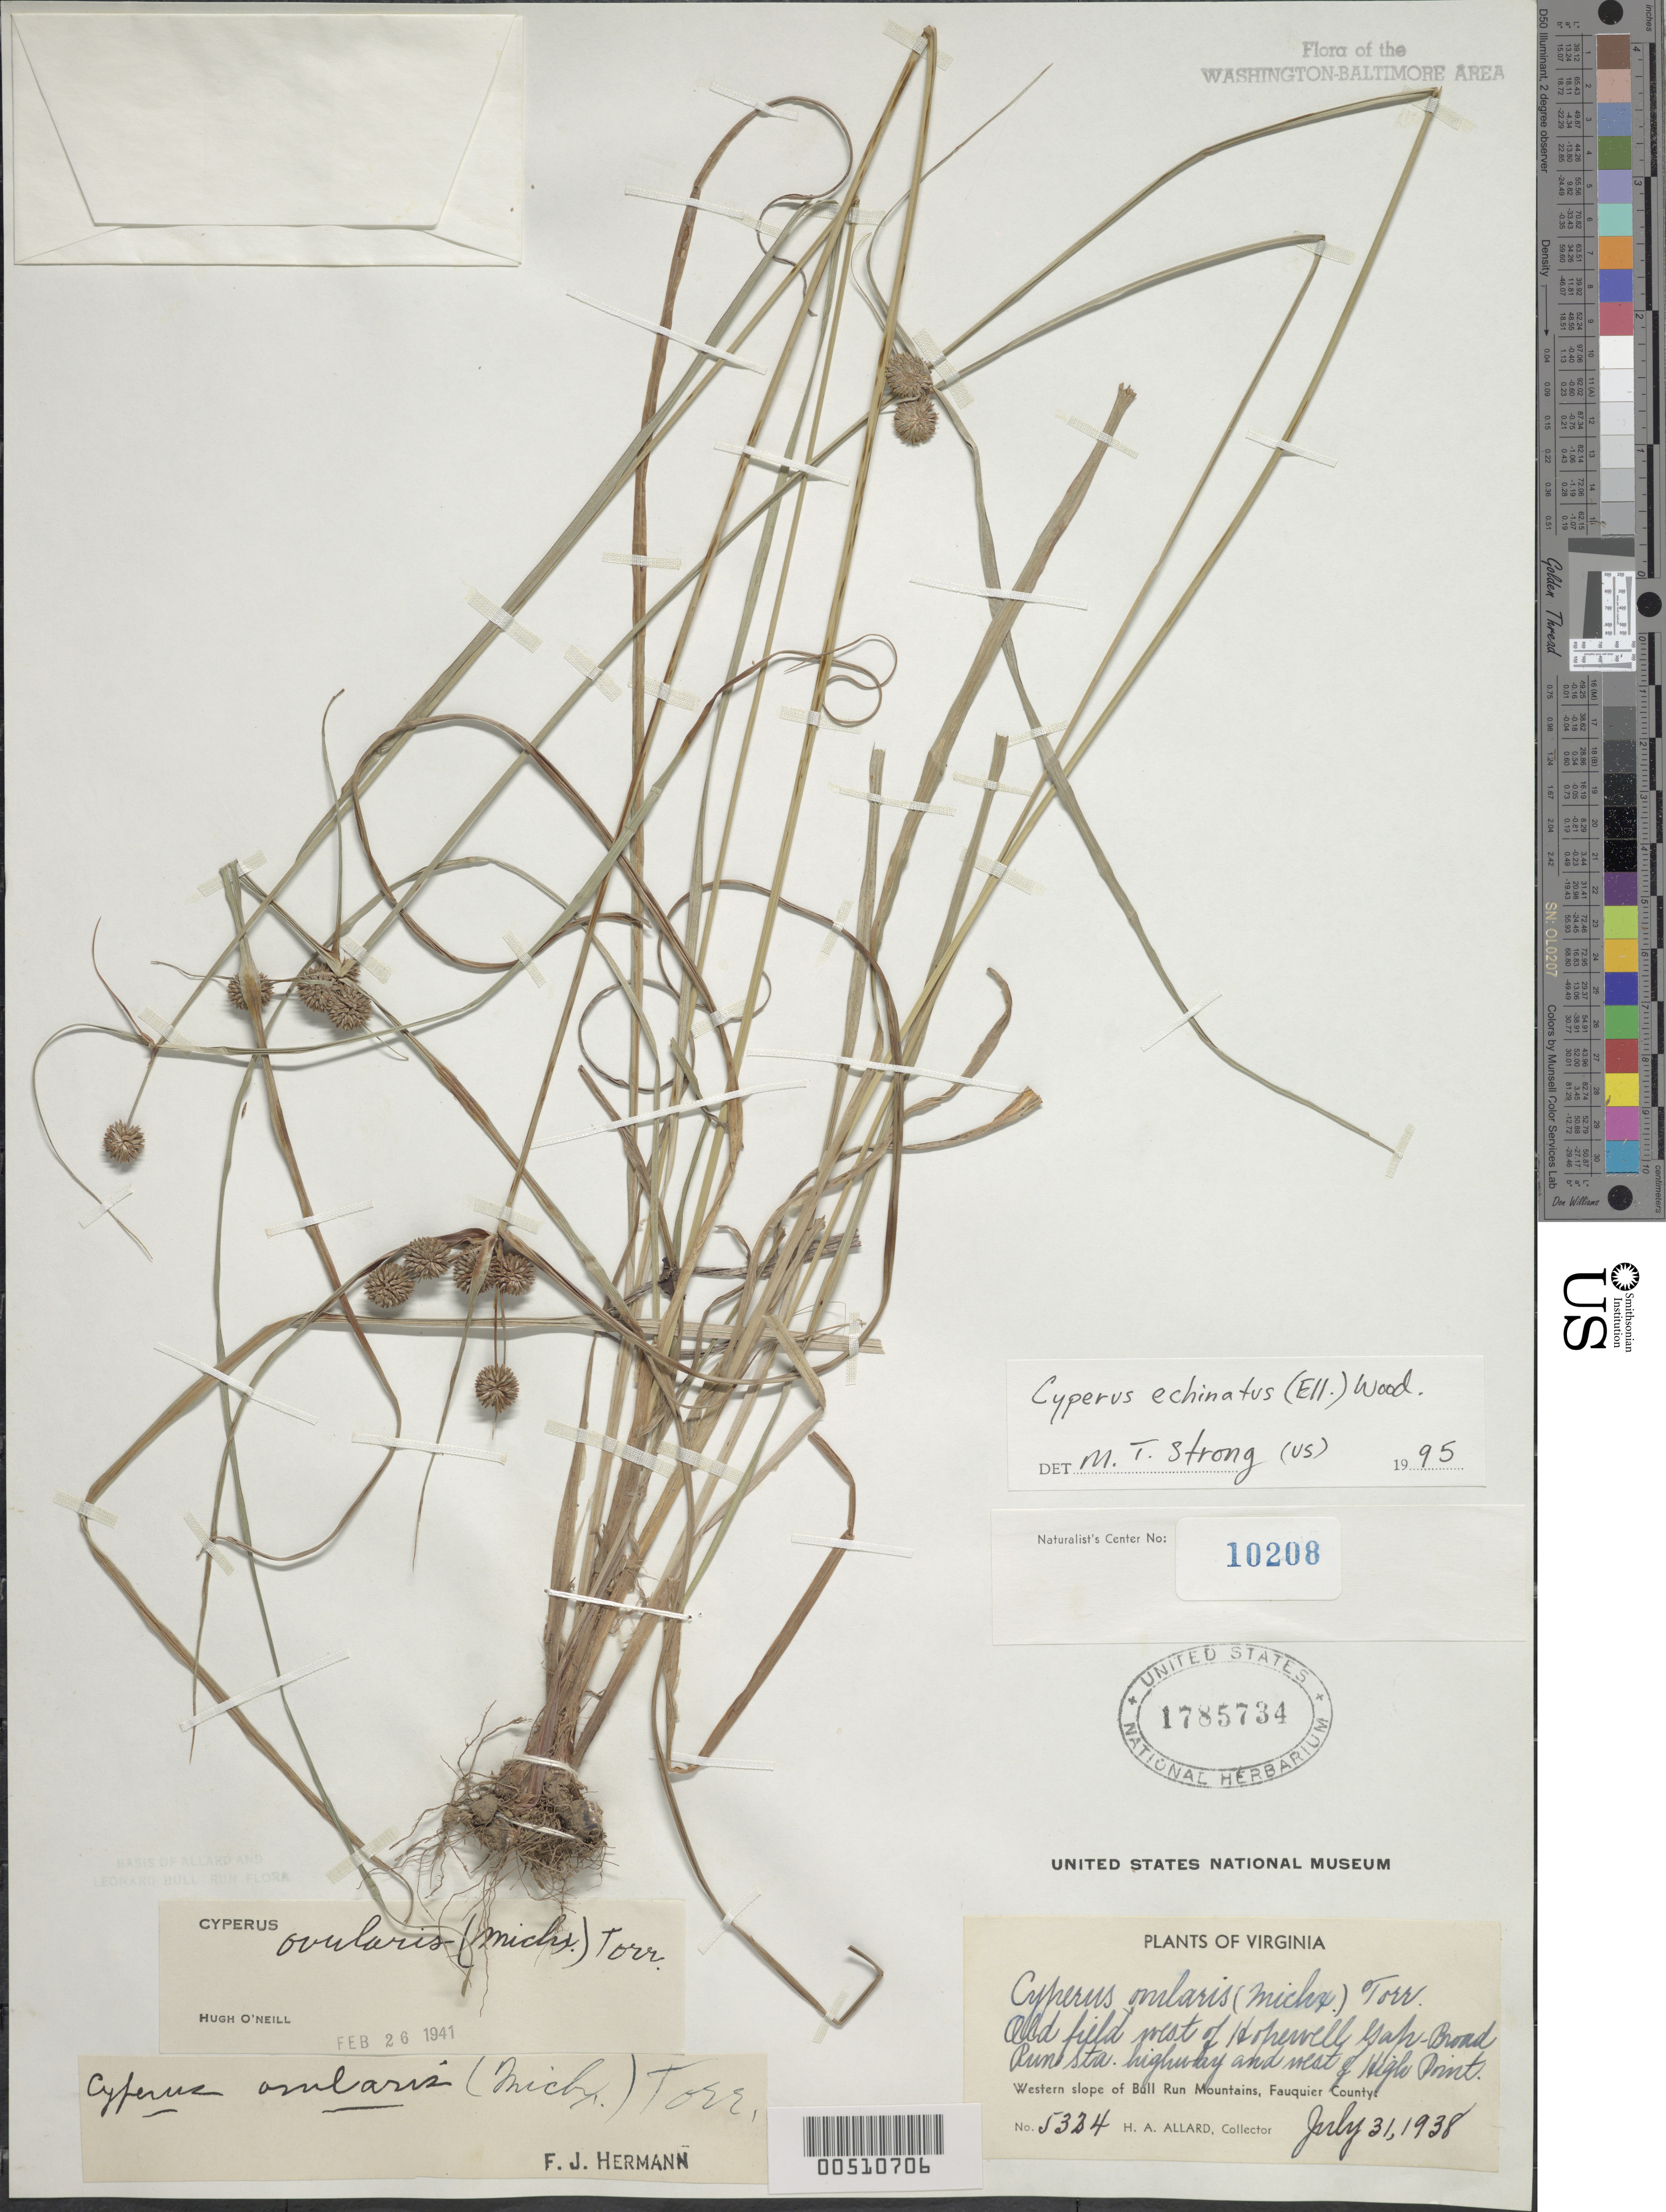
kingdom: Plantae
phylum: Tracheophyta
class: Liliopsida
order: Poales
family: Cyperaceae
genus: Cyperus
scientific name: Cyperus echinatus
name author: (L.) Alph. Wood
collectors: H. A. Allard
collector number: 5324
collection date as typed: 31 Jul 1938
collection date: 1938-07-31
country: United States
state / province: Virginia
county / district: Fauquier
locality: W of Hopewell Gap-Broad Run Station Highway and W of High Point, W slope of Bull Run Mts.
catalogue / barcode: US 1785734